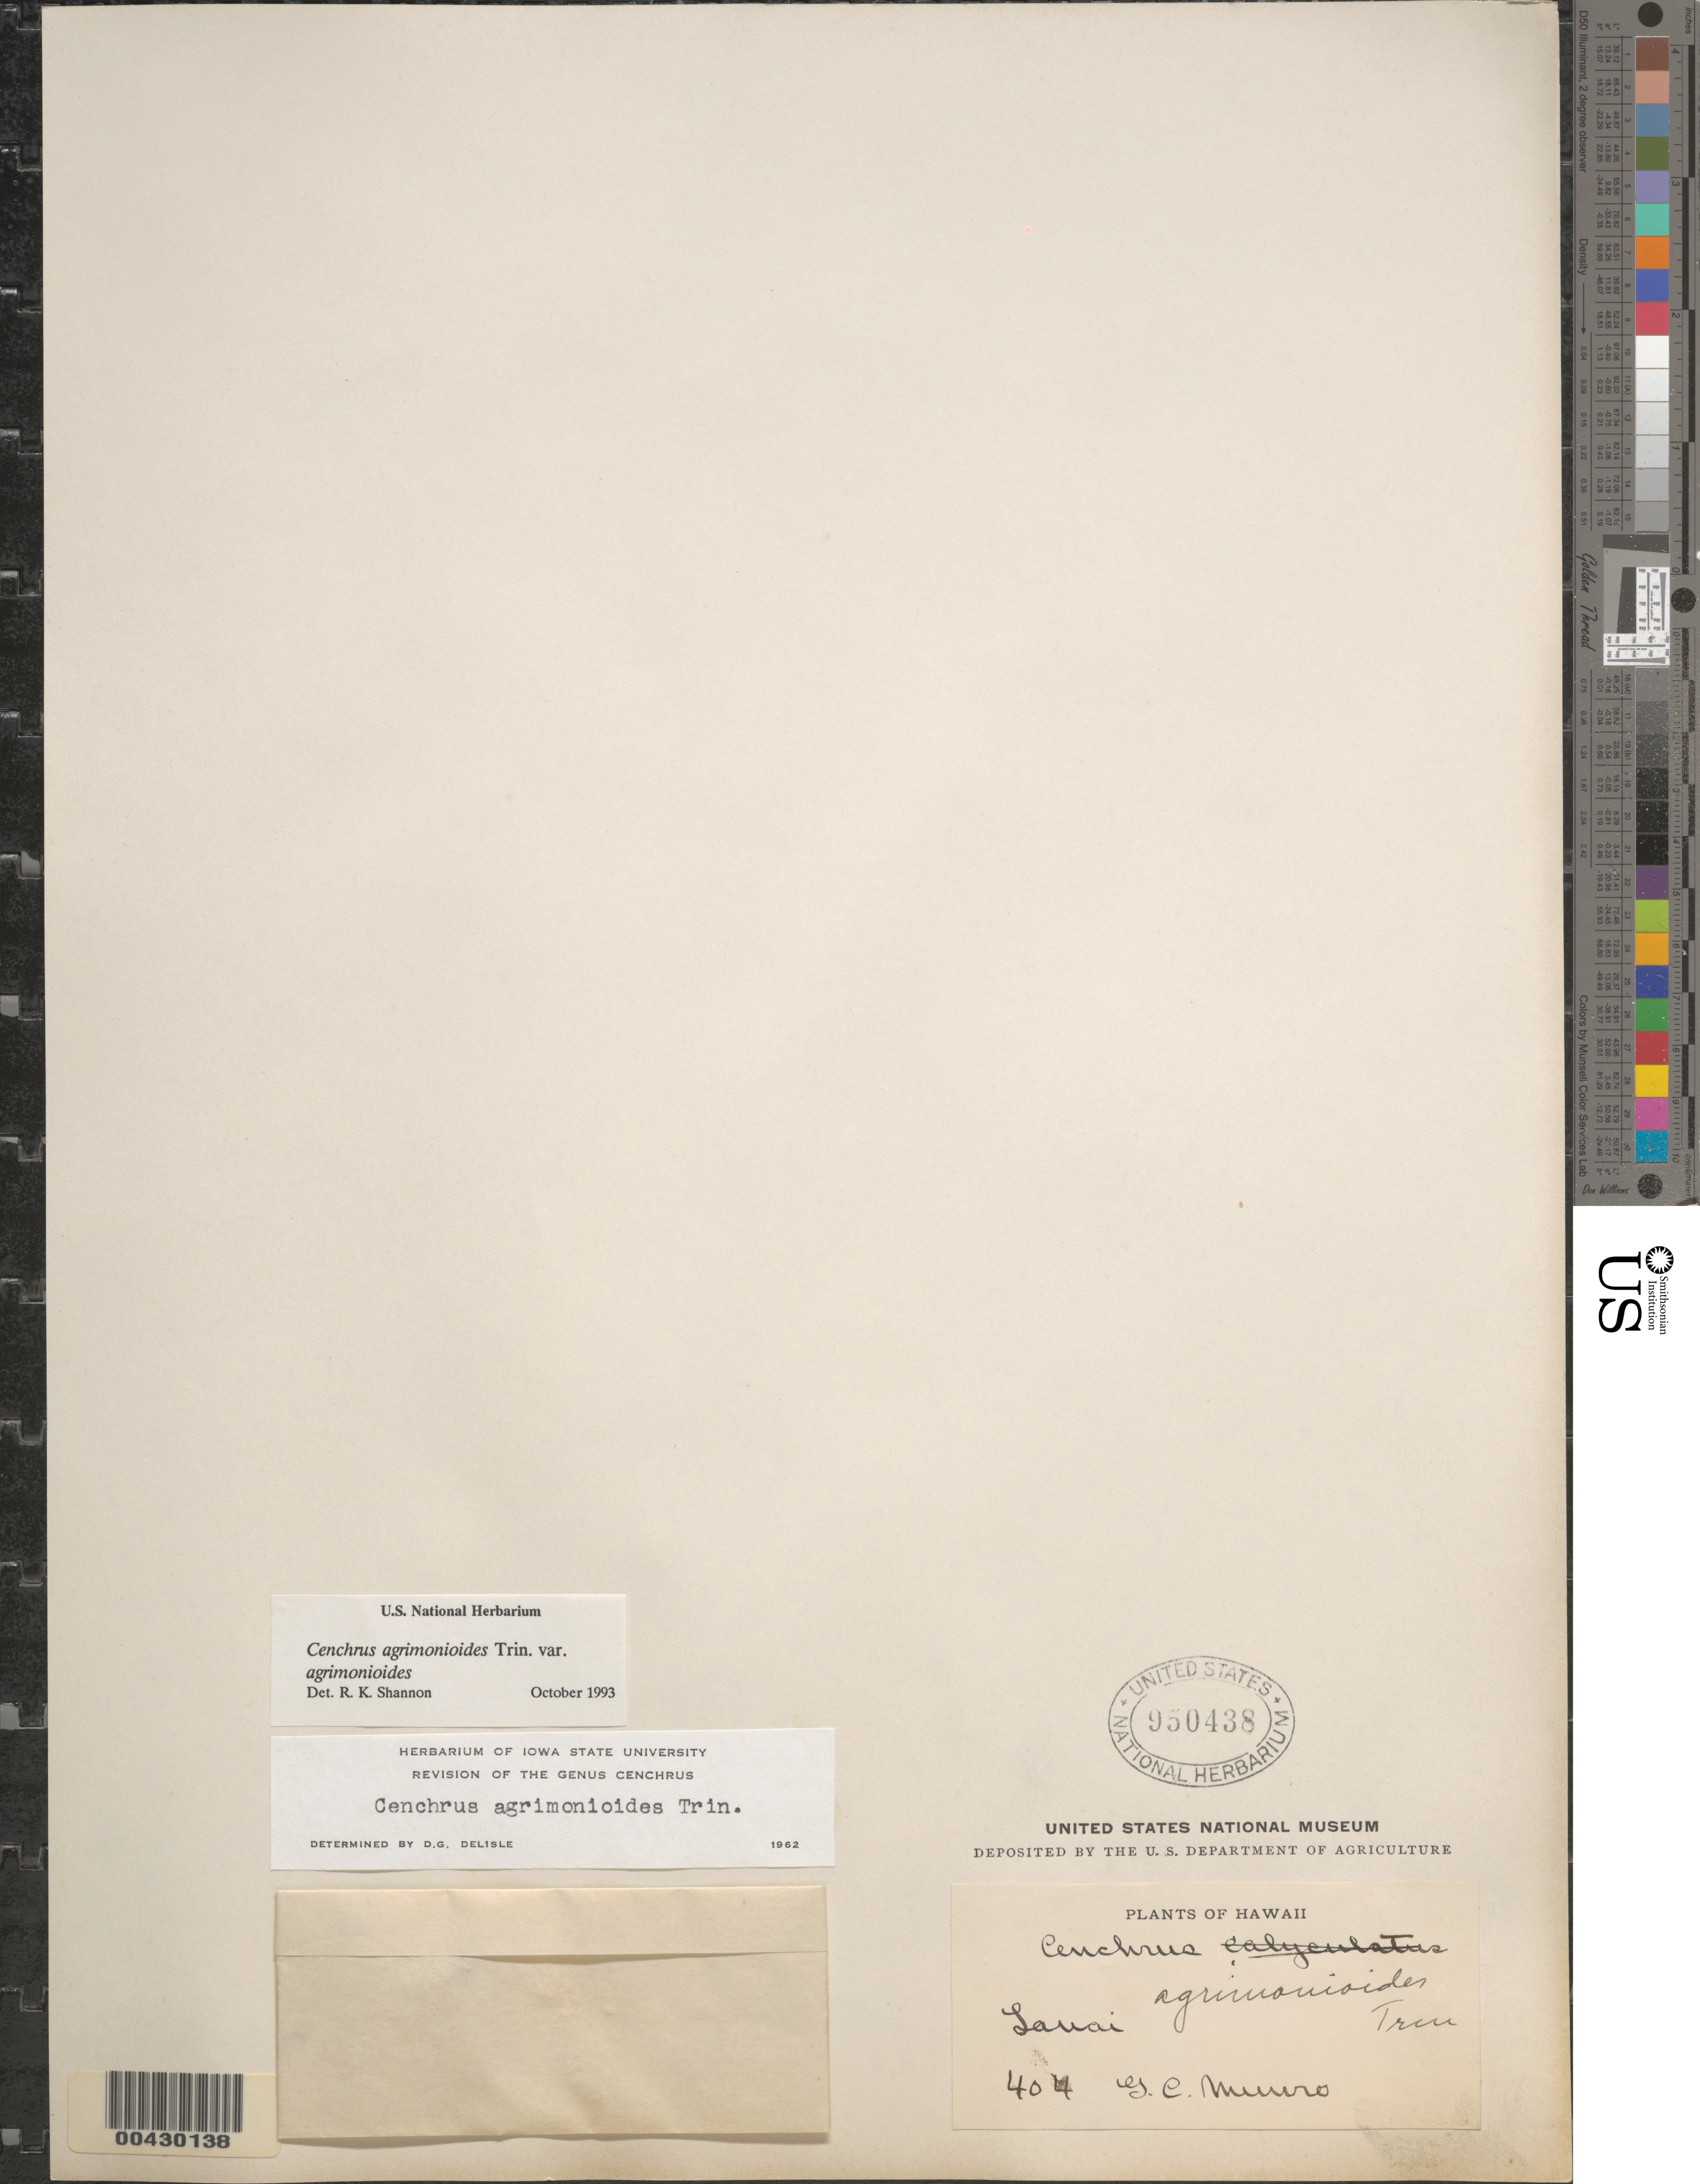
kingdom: Plantae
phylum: Tracheophyta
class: Liliopsida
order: Poales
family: Poaceae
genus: Cenchrus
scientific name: Cenchrus agrimonioides var. agrimonioides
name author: Trin.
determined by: Shannon, R. K., (UNITED STATES)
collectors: G. C. Munro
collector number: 404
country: United States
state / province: Hawaii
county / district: Maui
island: Lana'i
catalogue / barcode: US 950438